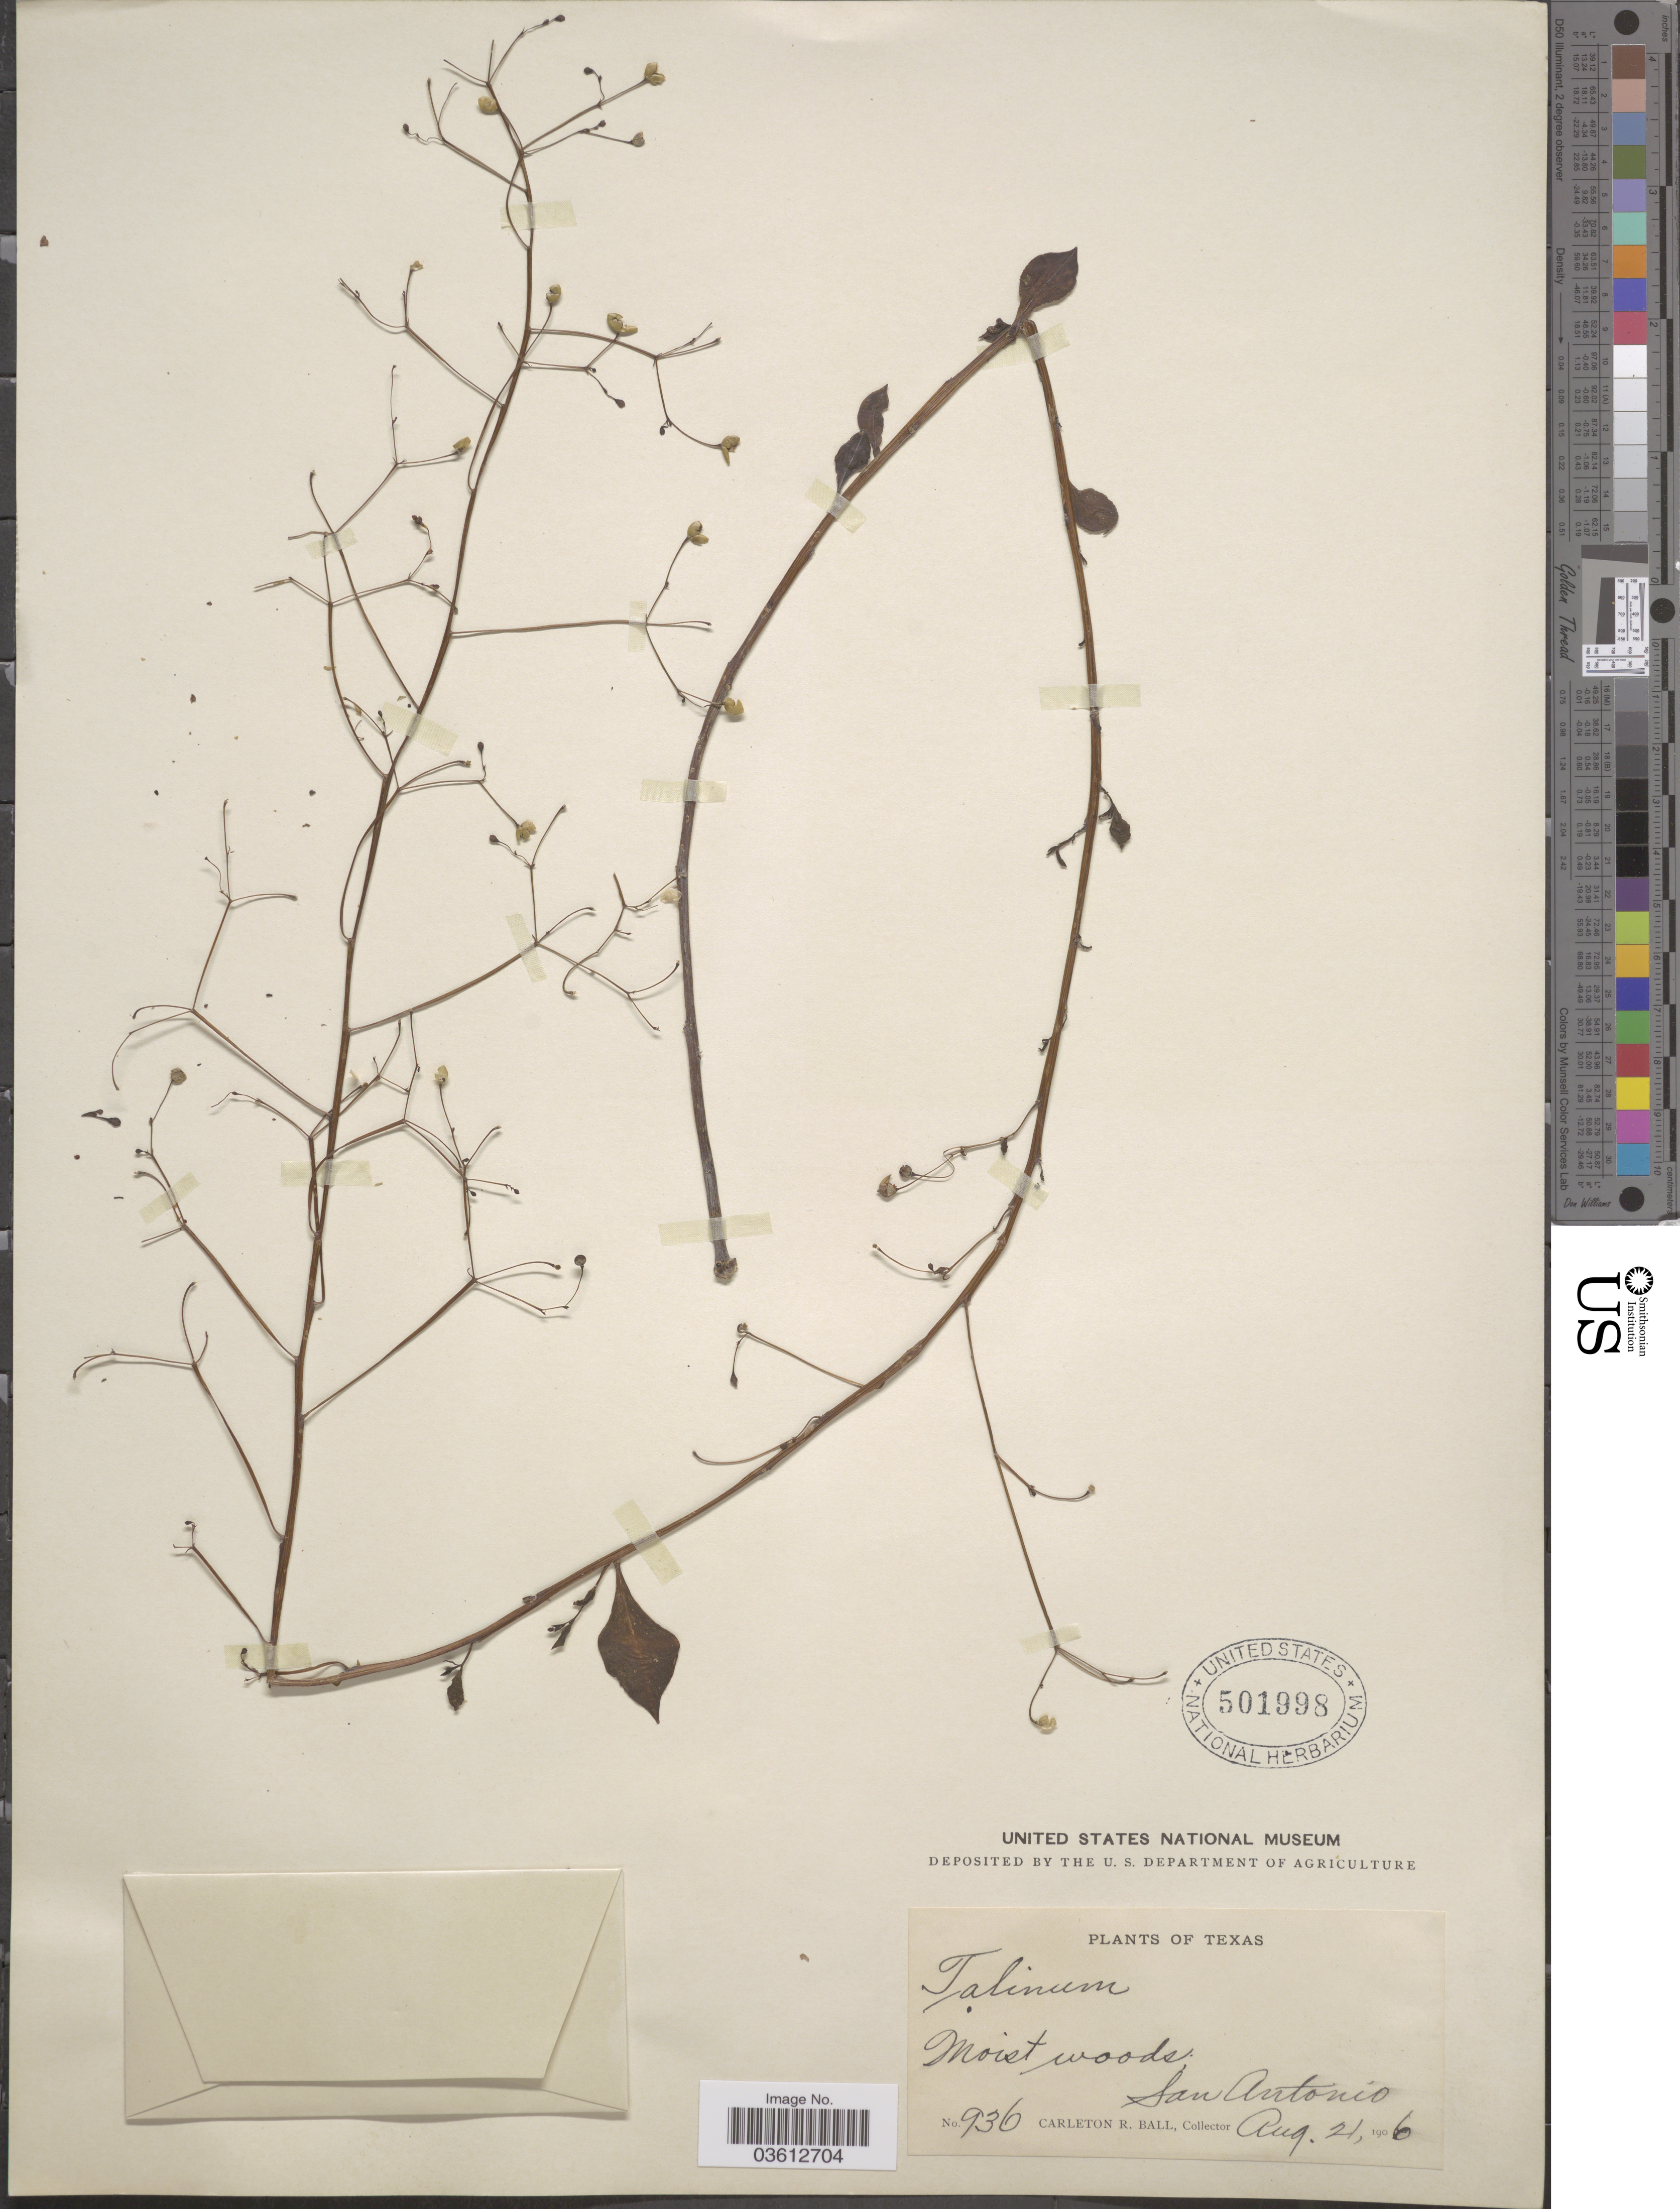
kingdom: Plantae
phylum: Tracheophyta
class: Magnoliopsida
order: Caryophyllales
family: Talinaceae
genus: Talinum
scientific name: Talinum paniculatum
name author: (Jacq.) Gaertn.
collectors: C. R. Ball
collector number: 936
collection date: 1906-08-21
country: United States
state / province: Texas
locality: San Antonio.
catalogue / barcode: US 501998